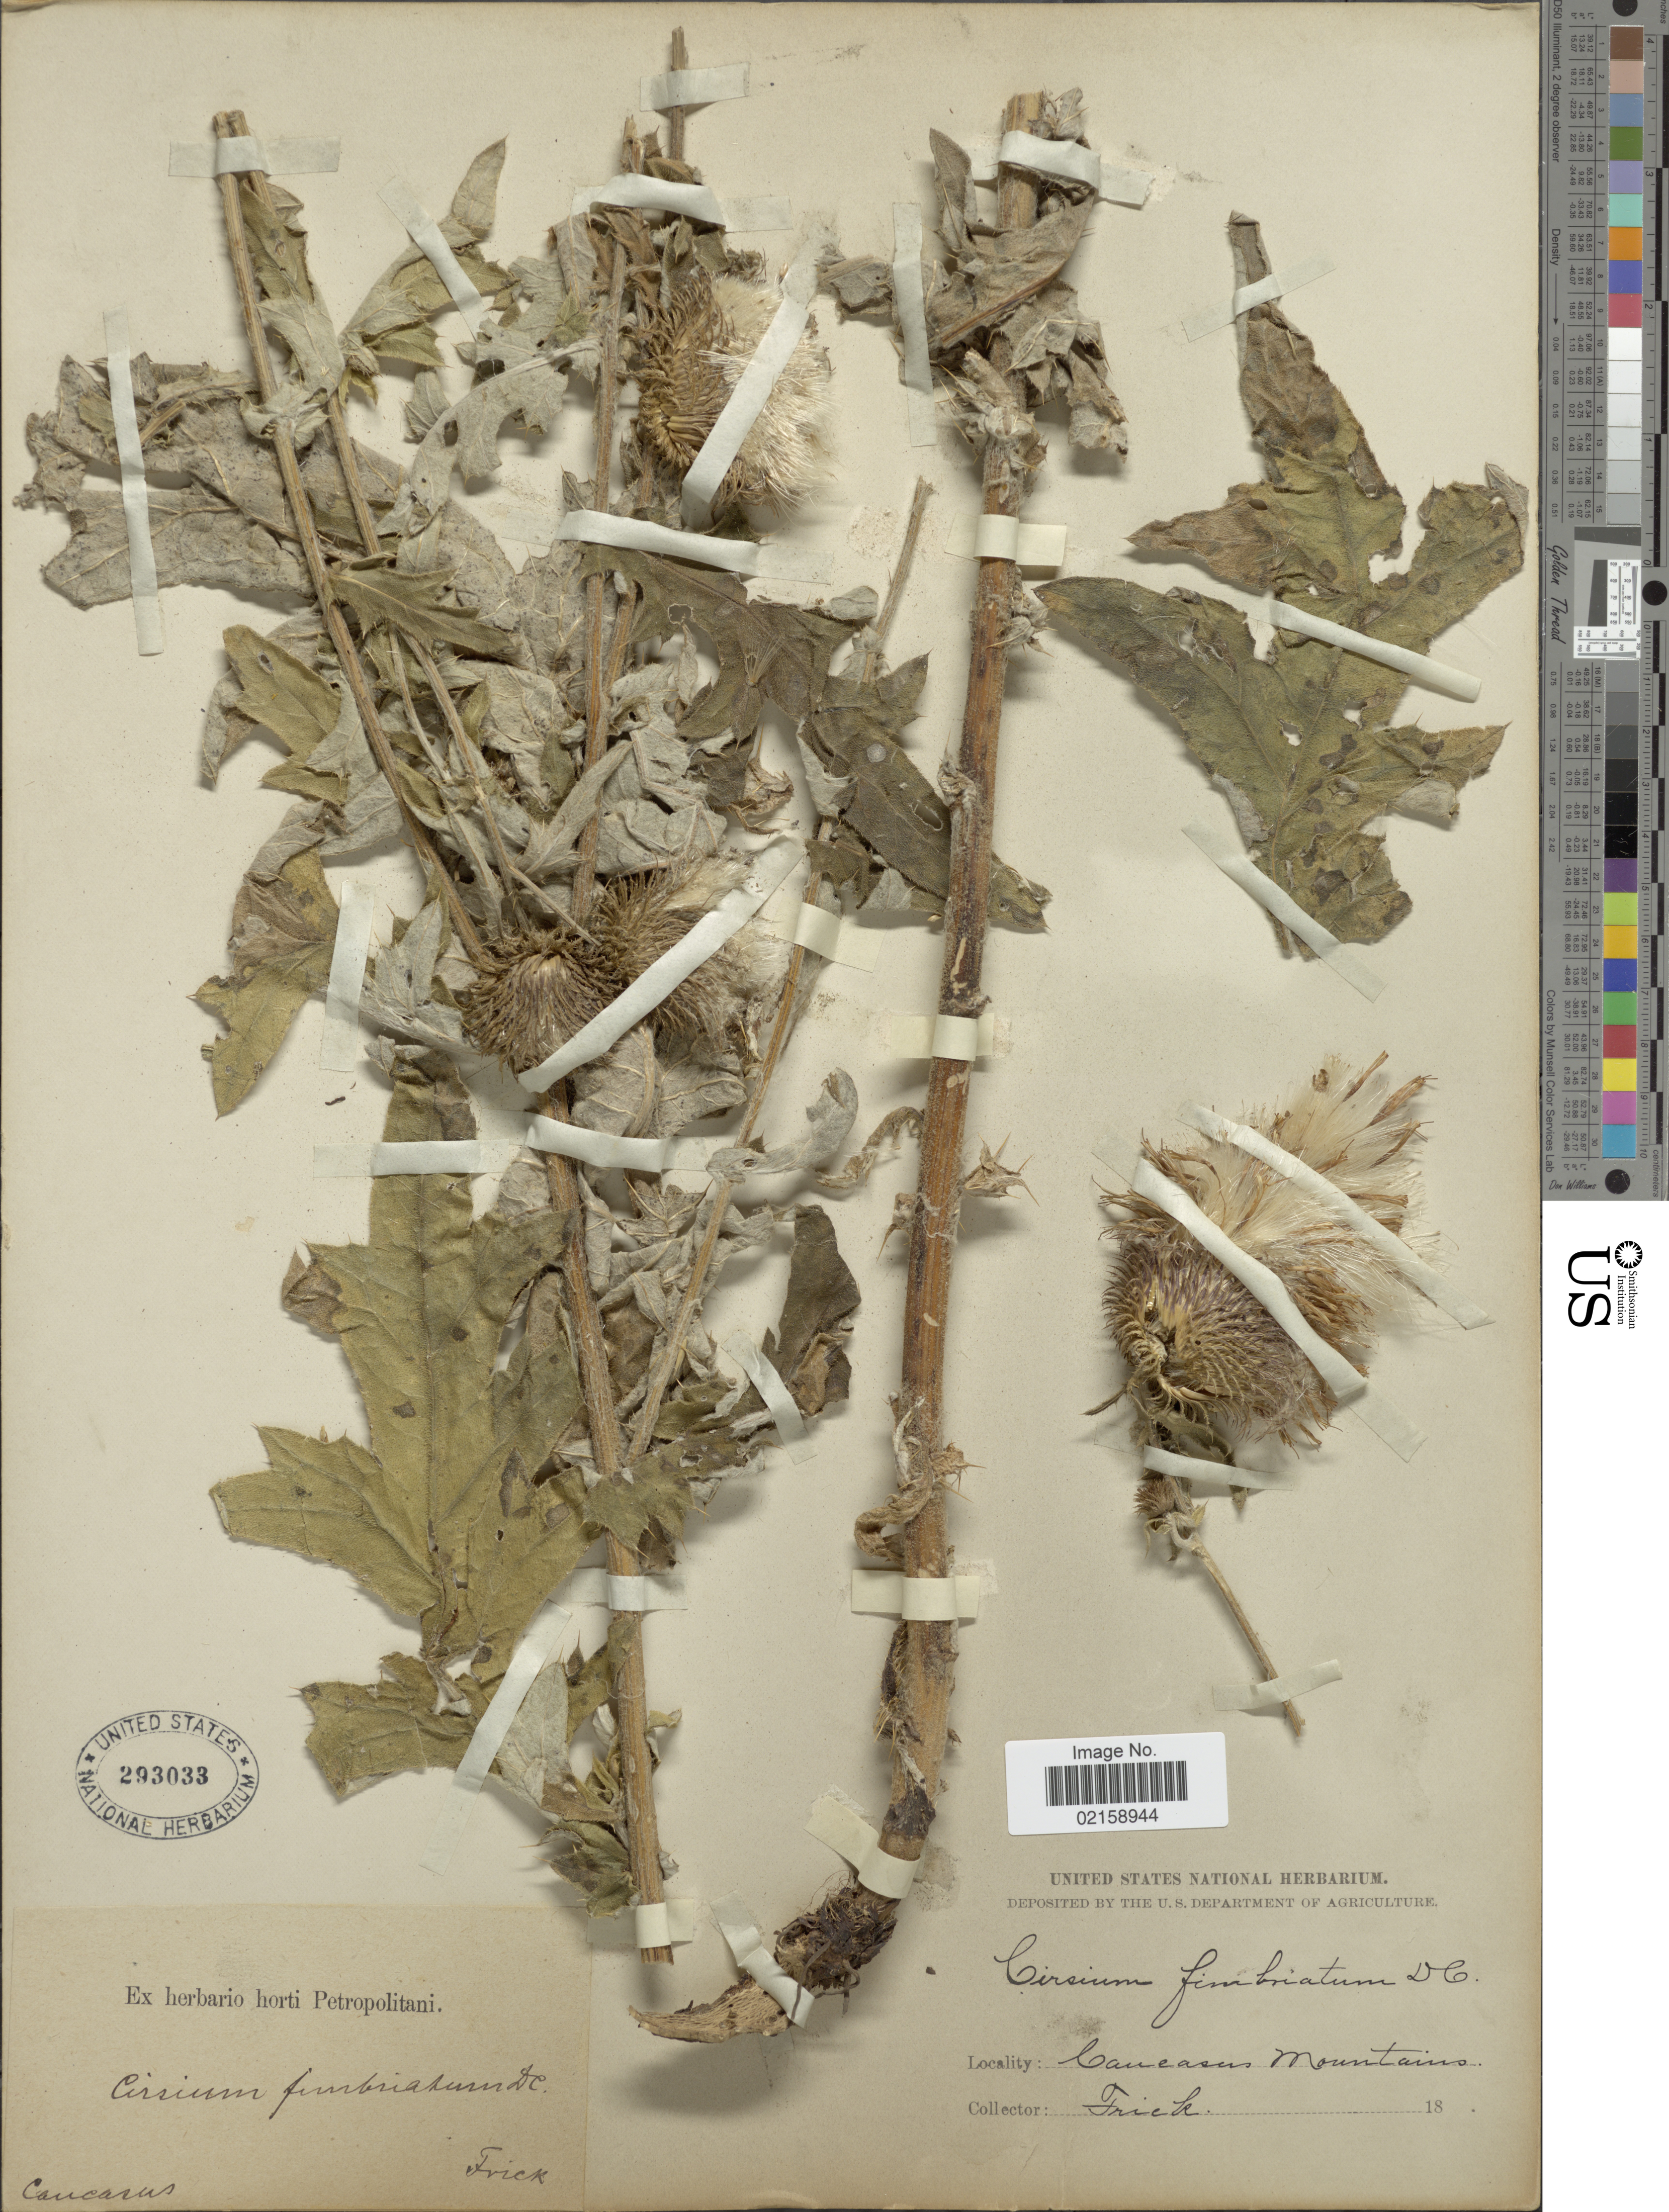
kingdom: Plantae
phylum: Tracheophyta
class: Magnoliopsida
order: Asterales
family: Asteraceae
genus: Cirsium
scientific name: Cirsium osseticum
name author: (Adams) Petr.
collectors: Frick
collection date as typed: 18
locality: Caucaus, Caucasus Mountains.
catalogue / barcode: US 293033